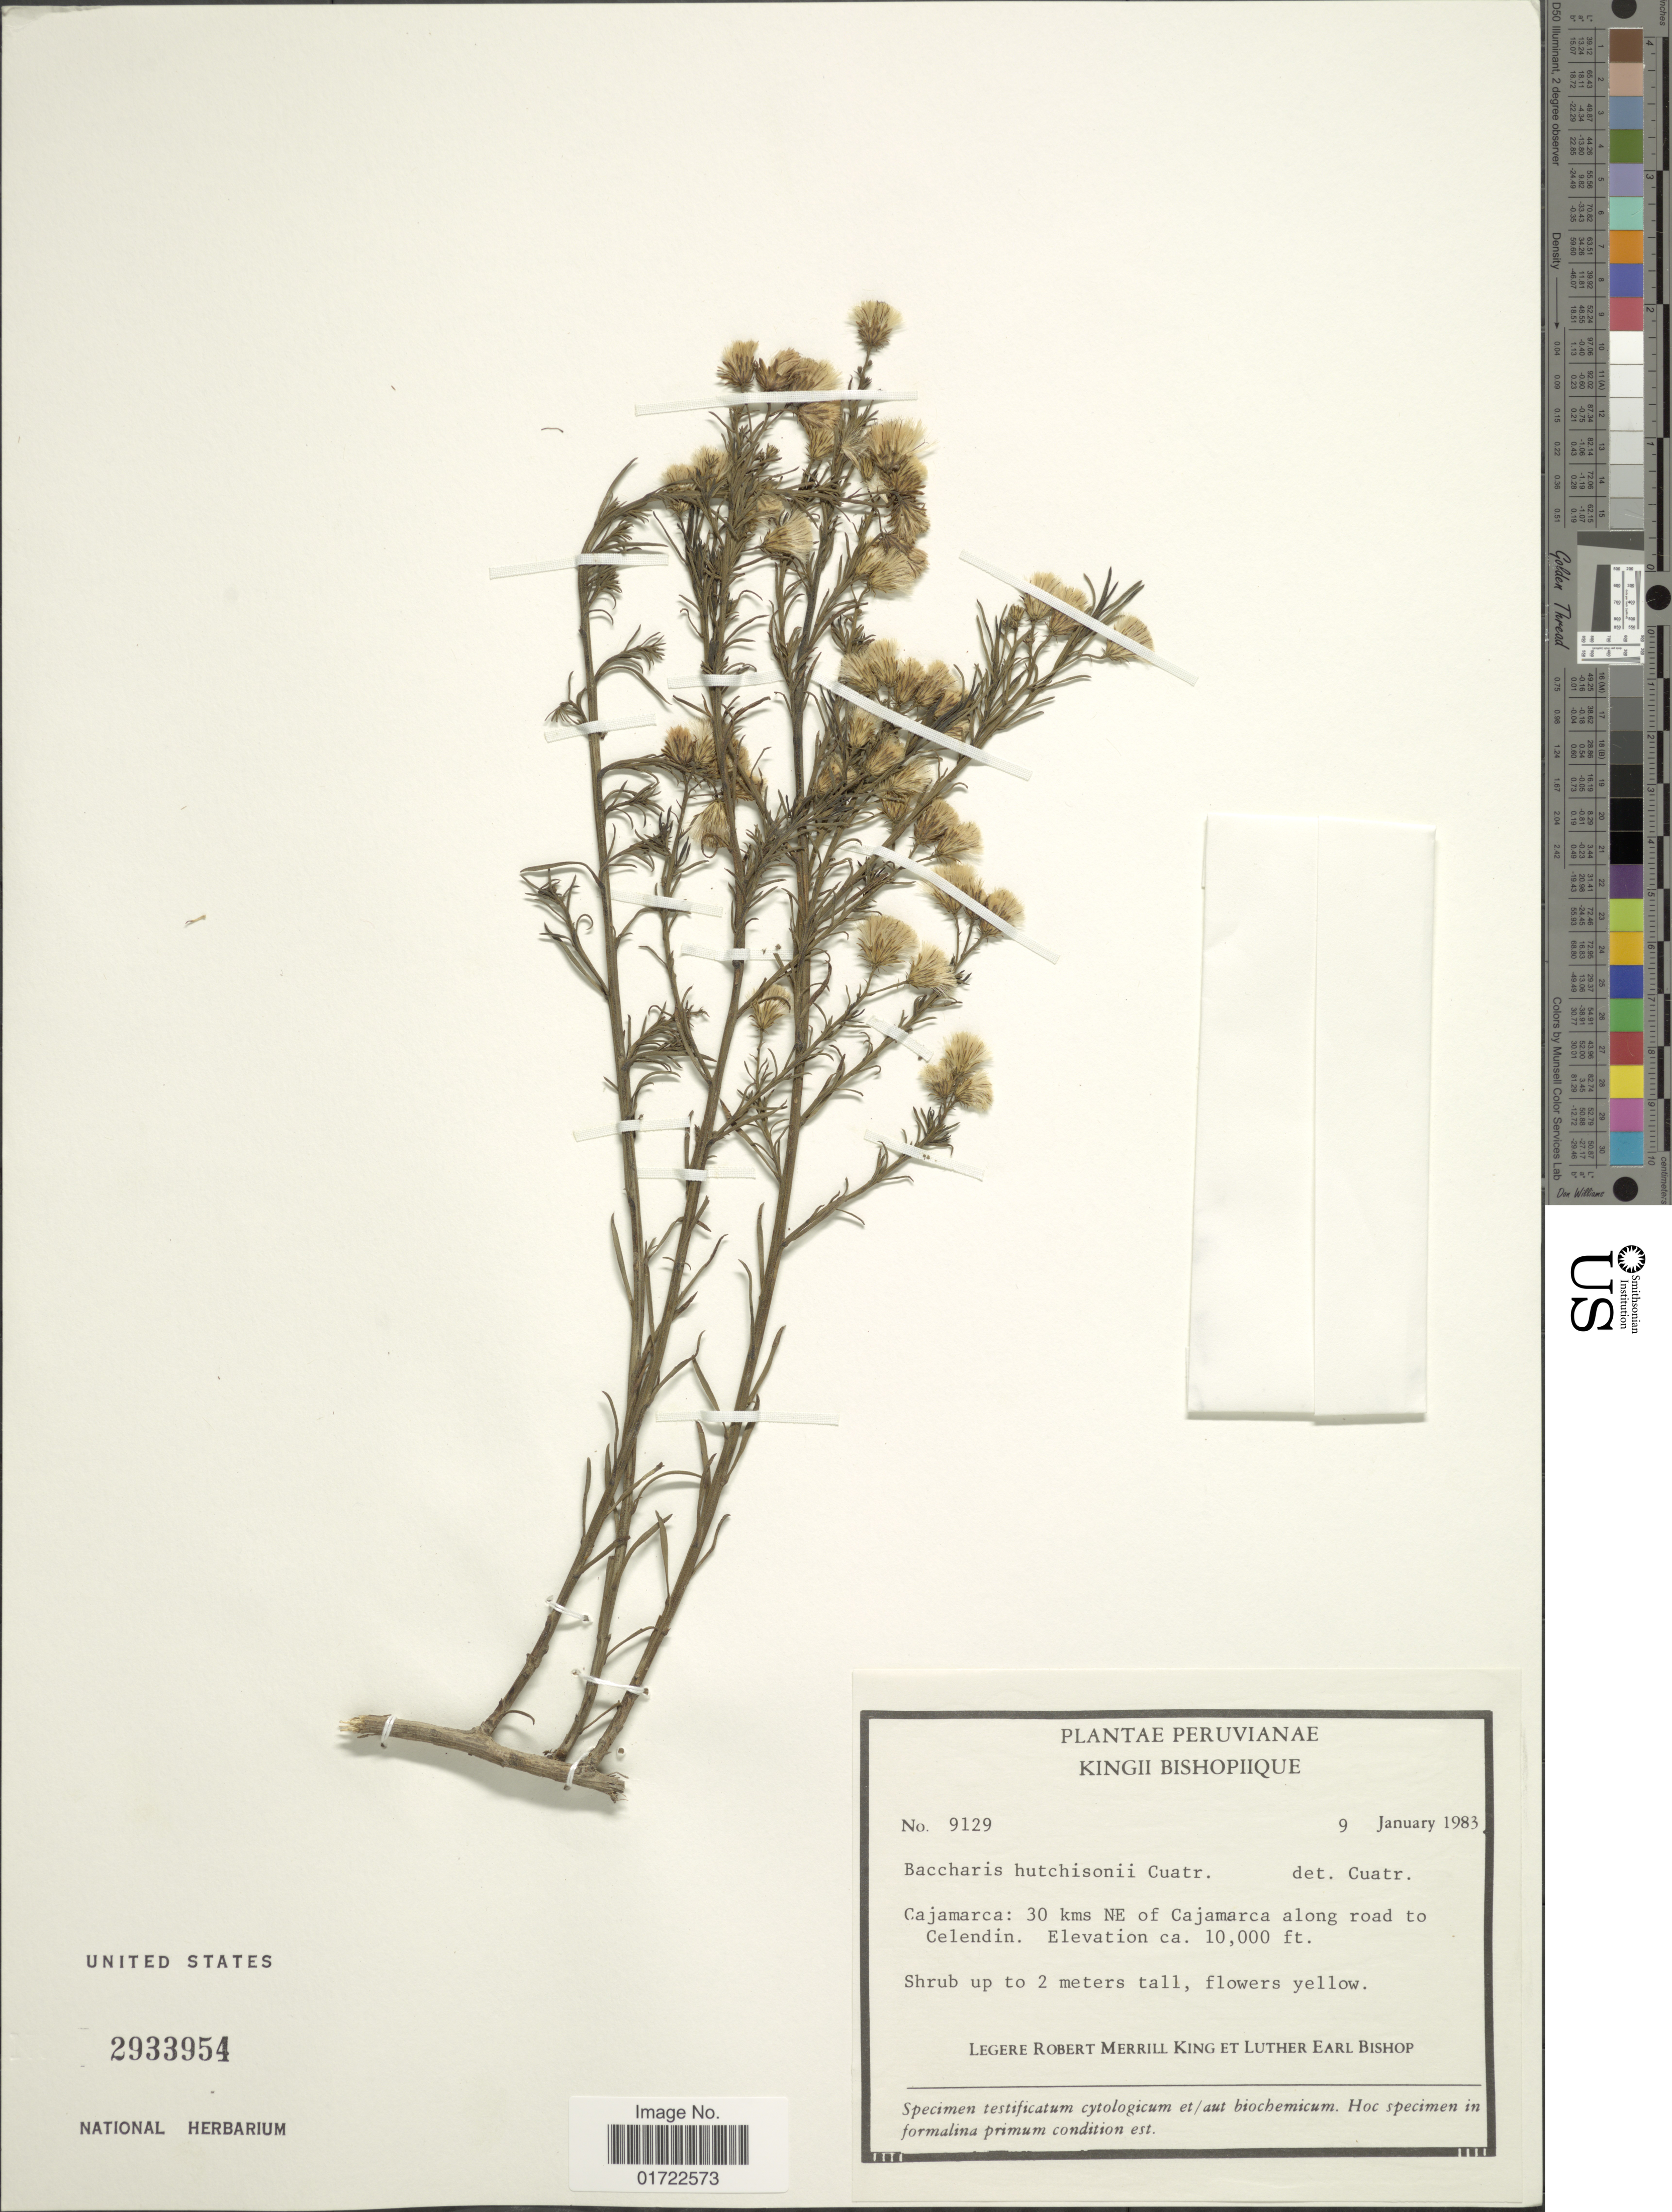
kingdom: Plantae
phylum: Tracheophyta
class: Magnoliopsida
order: Asterales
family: Asteraceae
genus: Baccharis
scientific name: Baccharis hutchisonii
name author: Cuatrec.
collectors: R. M. King & L. E. Bishop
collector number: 9129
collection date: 1983-01-09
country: Peru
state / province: Cajamarca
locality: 30 kms NE of Cajamarca along road to Celendin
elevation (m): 3048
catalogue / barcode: US 2933954